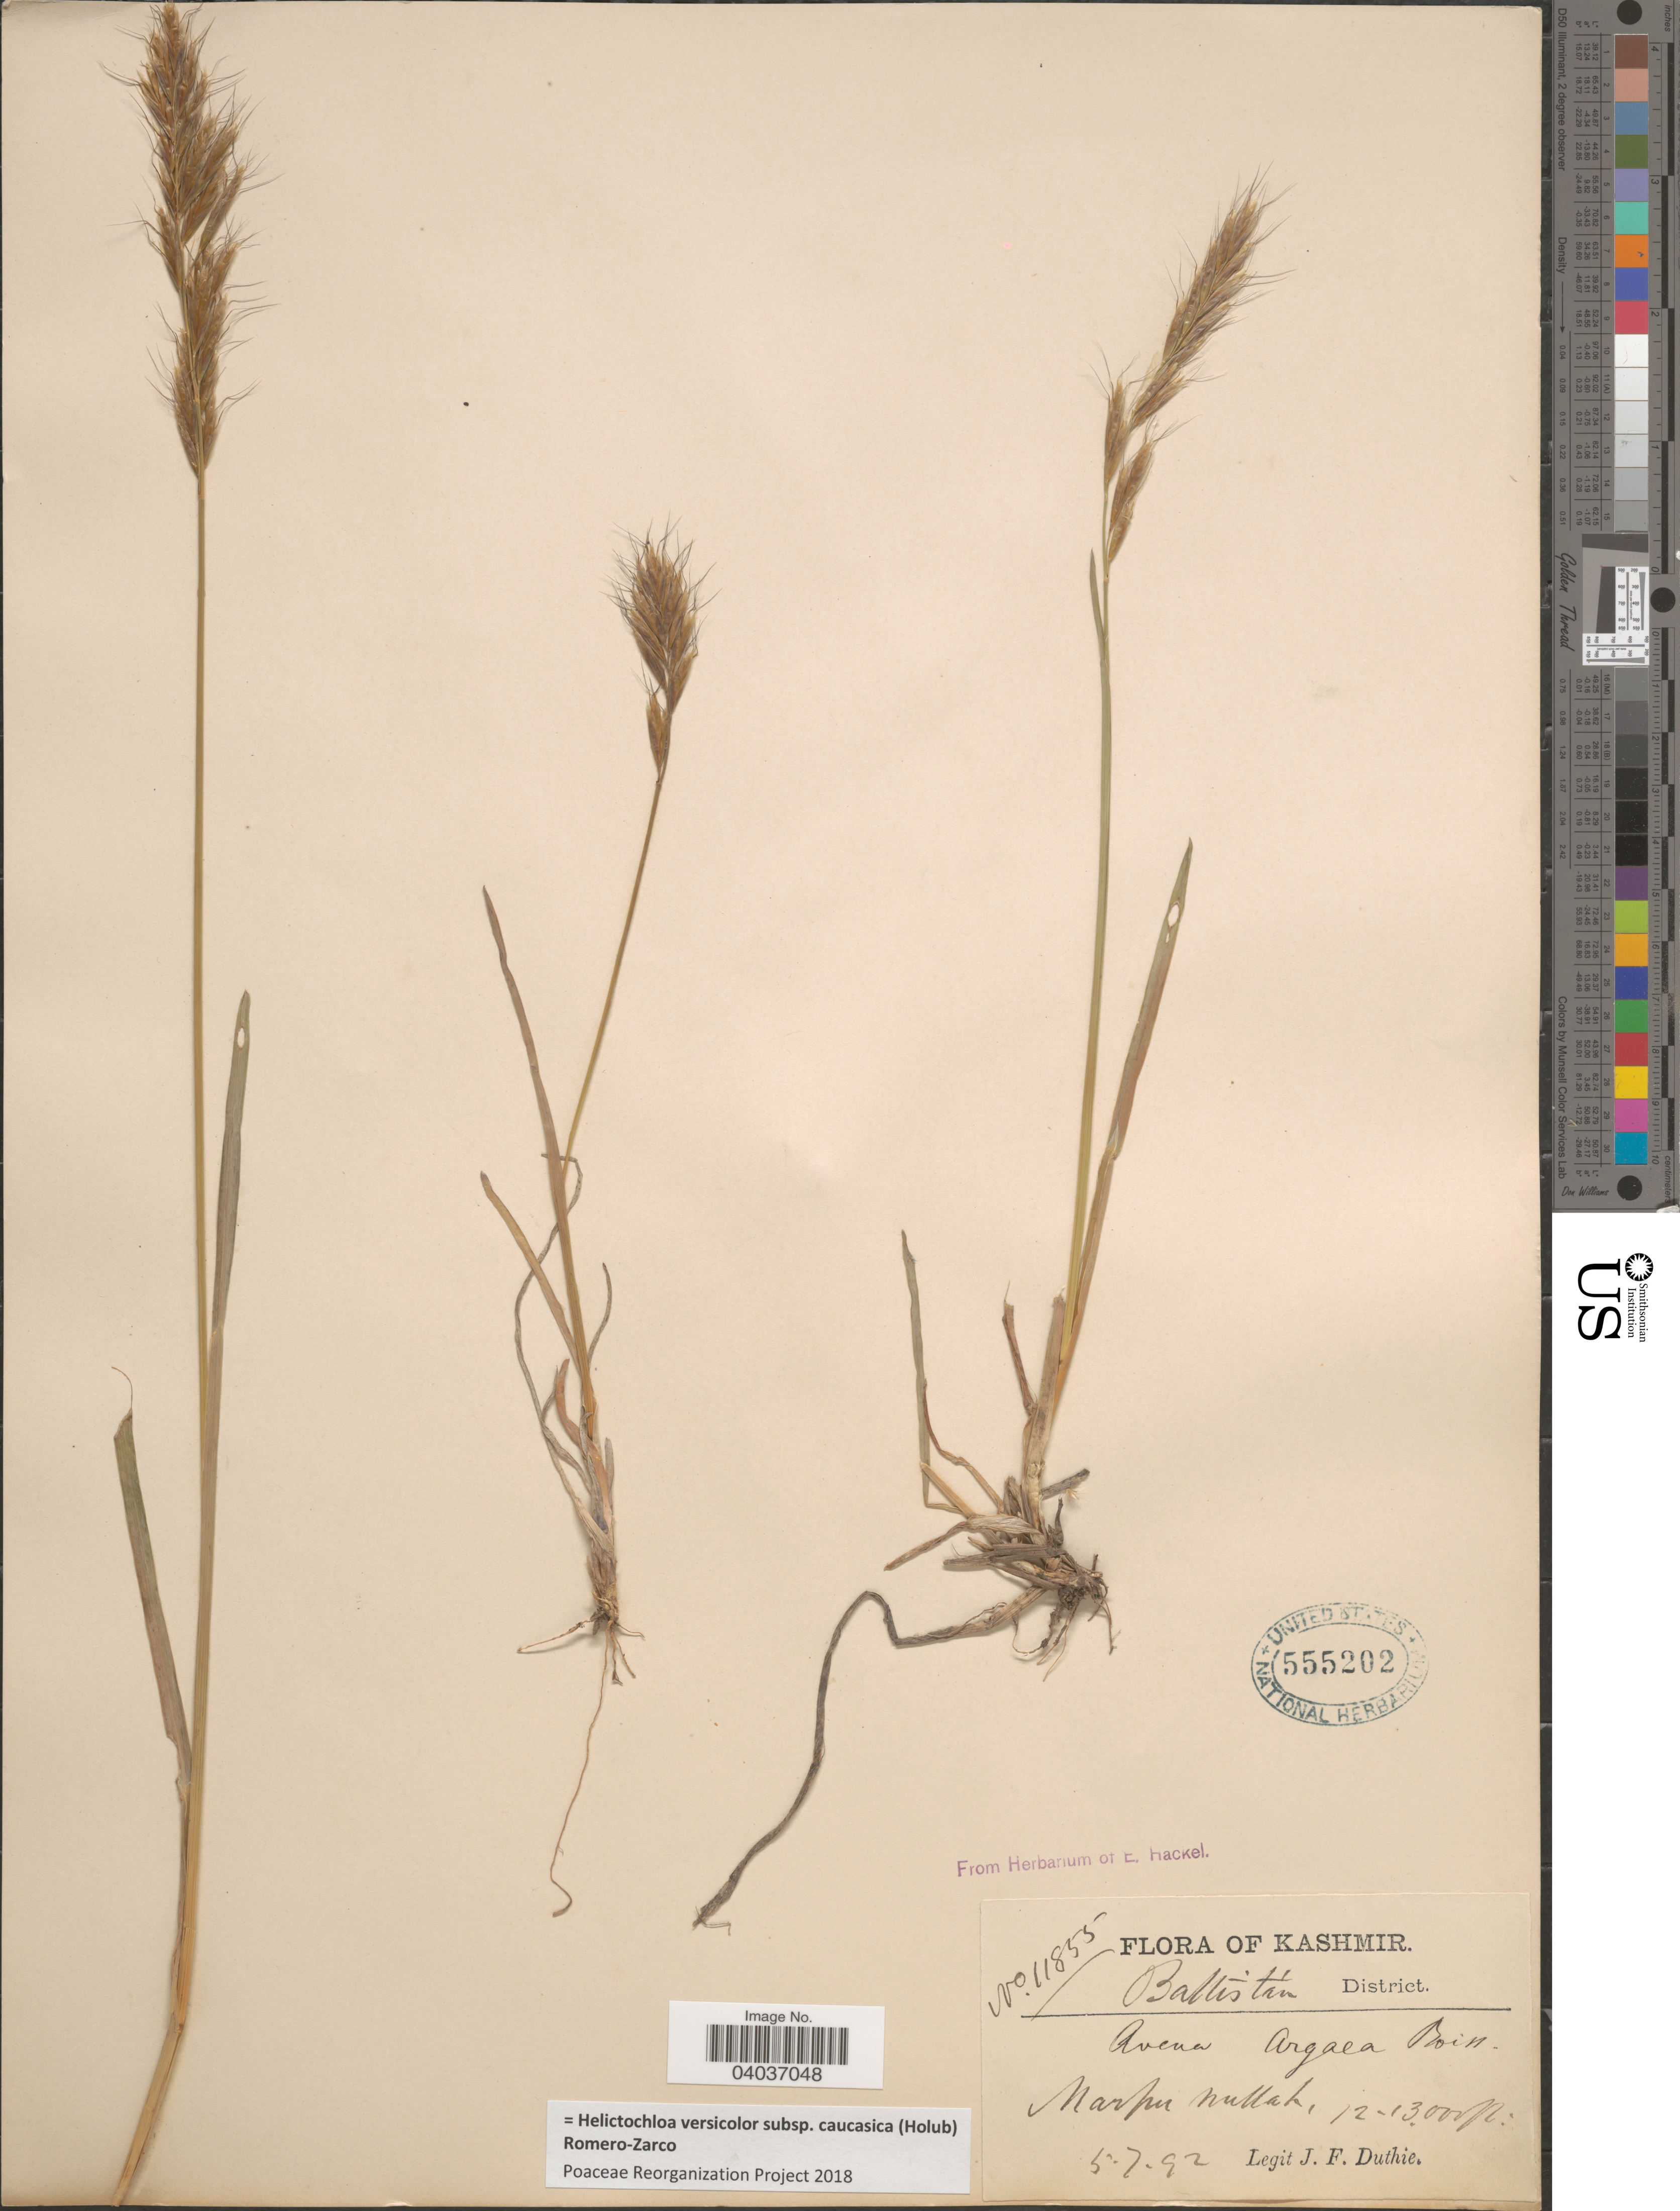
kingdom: Plantae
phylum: Tracheophyta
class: Liliopsida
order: Poales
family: Poaceae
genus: Helictochloa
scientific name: Helictochloa versicolor subsp. caucasica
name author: (Holub) Romero-Zarco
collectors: J. F. Duthie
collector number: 11855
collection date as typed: Transcribed d/m/y: 5/7/92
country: India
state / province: Jammu and Kashmir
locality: Kashmir. Baltistan District. Marpu nullah.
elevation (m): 3658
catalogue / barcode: US 555202